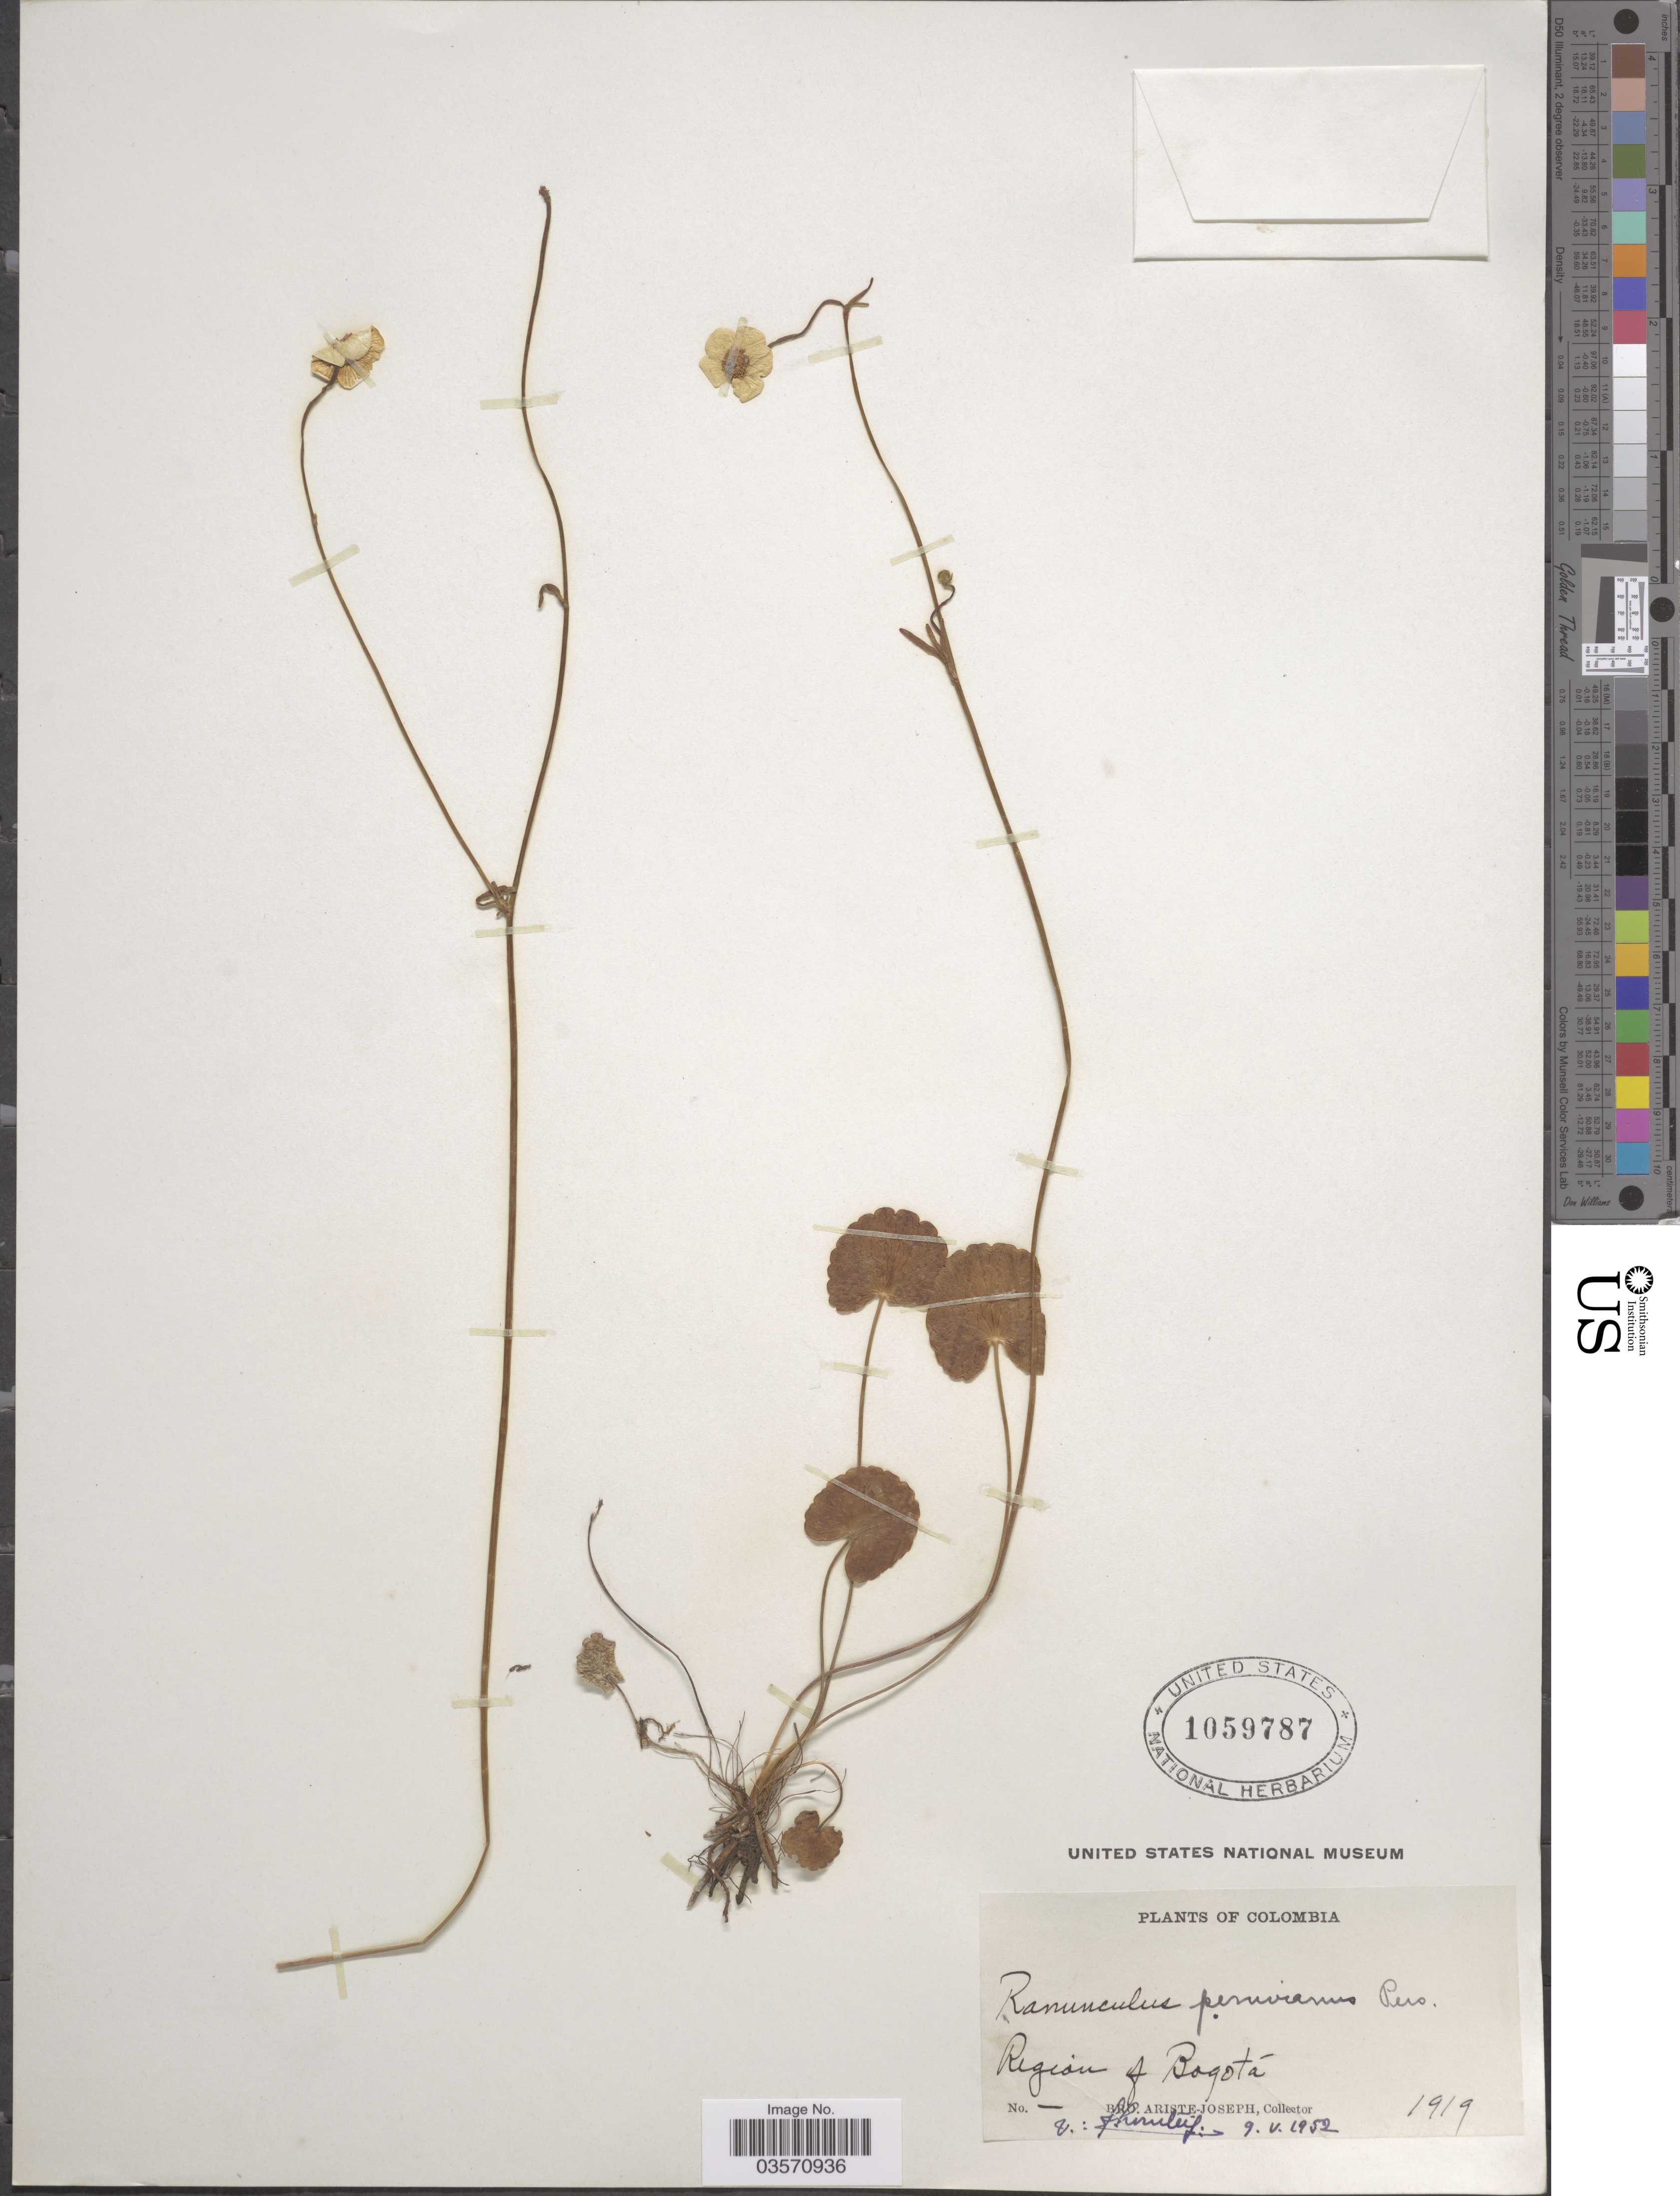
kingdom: Plantae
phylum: Tracheophyta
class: Magnoliopsida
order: Ranunculales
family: Ranunculaceae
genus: Ranunculus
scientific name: Ranunculus peruvianus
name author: Pers.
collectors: Bro. Ariste-Joseph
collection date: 1919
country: Colombia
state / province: Bogota D.C.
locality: Region of Bogotá.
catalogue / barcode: US 1059787